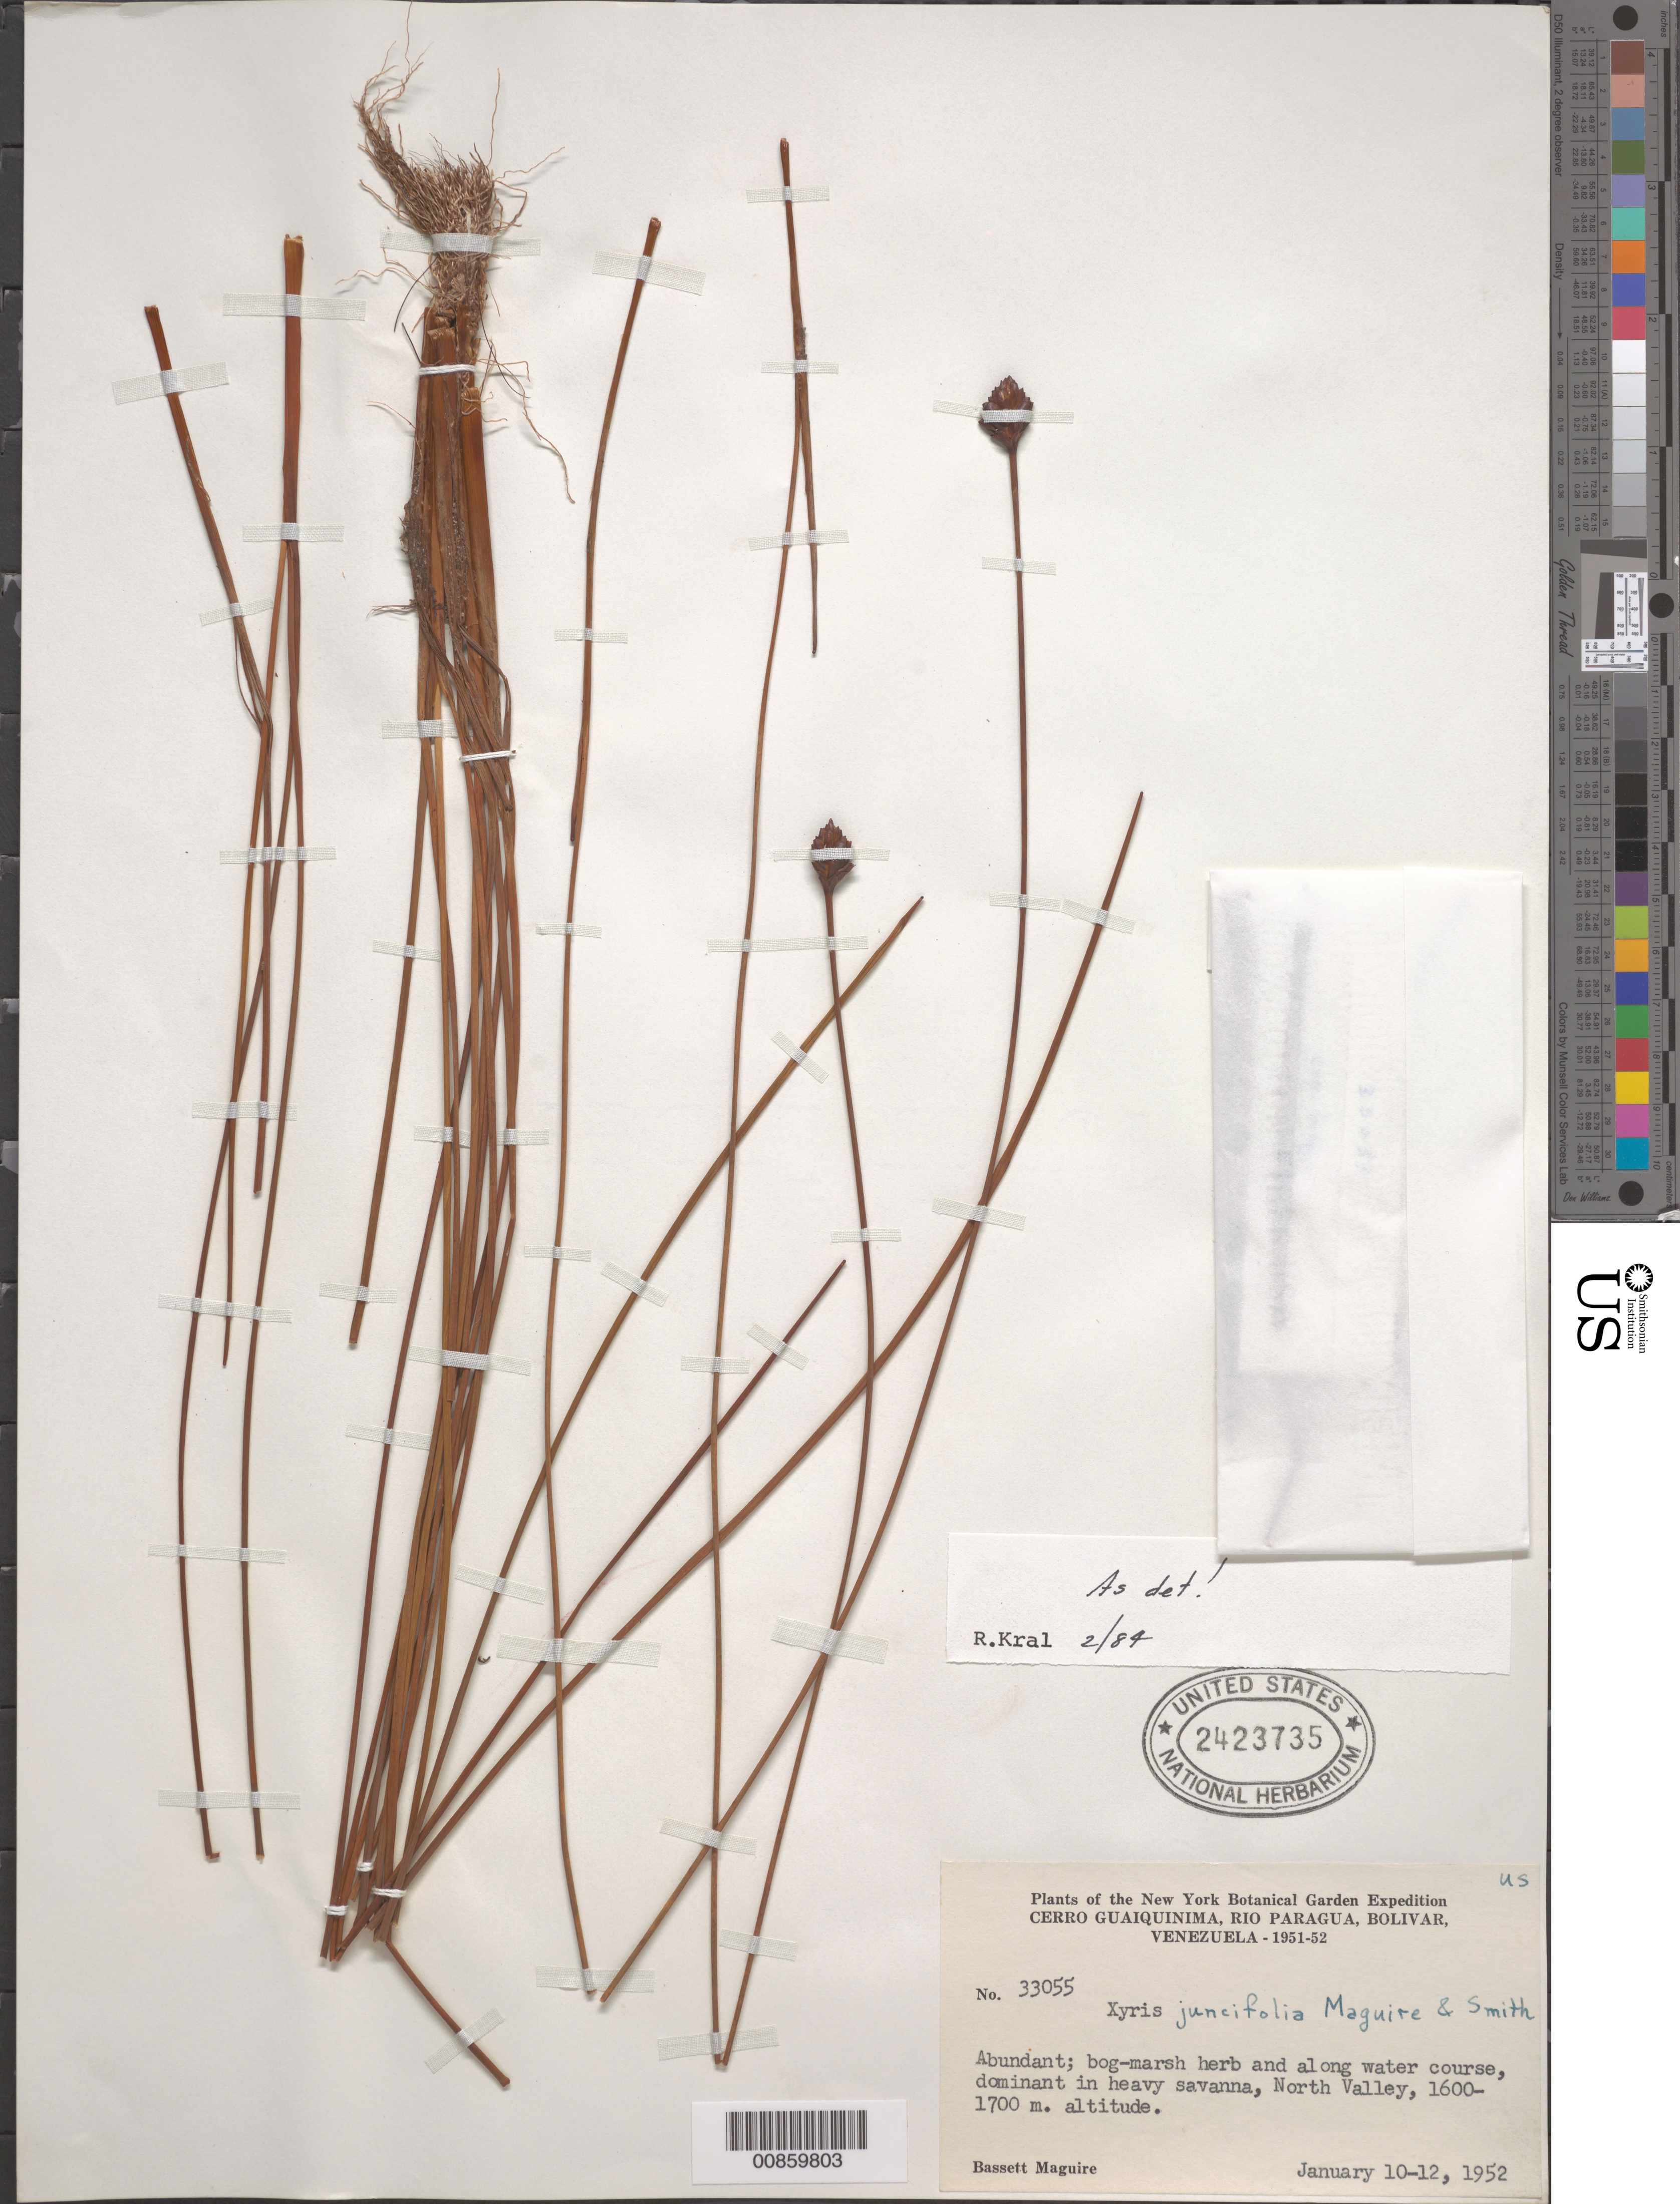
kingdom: Plantae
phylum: Tracheophyta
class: Liliopsida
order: Poales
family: Xyridaceae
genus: Xyris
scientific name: Xyris juncifolia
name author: Maguire & L.B. Sm.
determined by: Kral, Robert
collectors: B. Maguire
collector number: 33055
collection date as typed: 10-Jan-52 to 12-Jan-52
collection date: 1952-01-10/1952-01-12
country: Venezuela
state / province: Bolívar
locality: Cerro Guaiquinima, Río Paragua, "North Valley"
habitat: Bog-marsh and along water course; heavy savanna.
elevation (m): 1600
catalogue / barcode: US 2423735